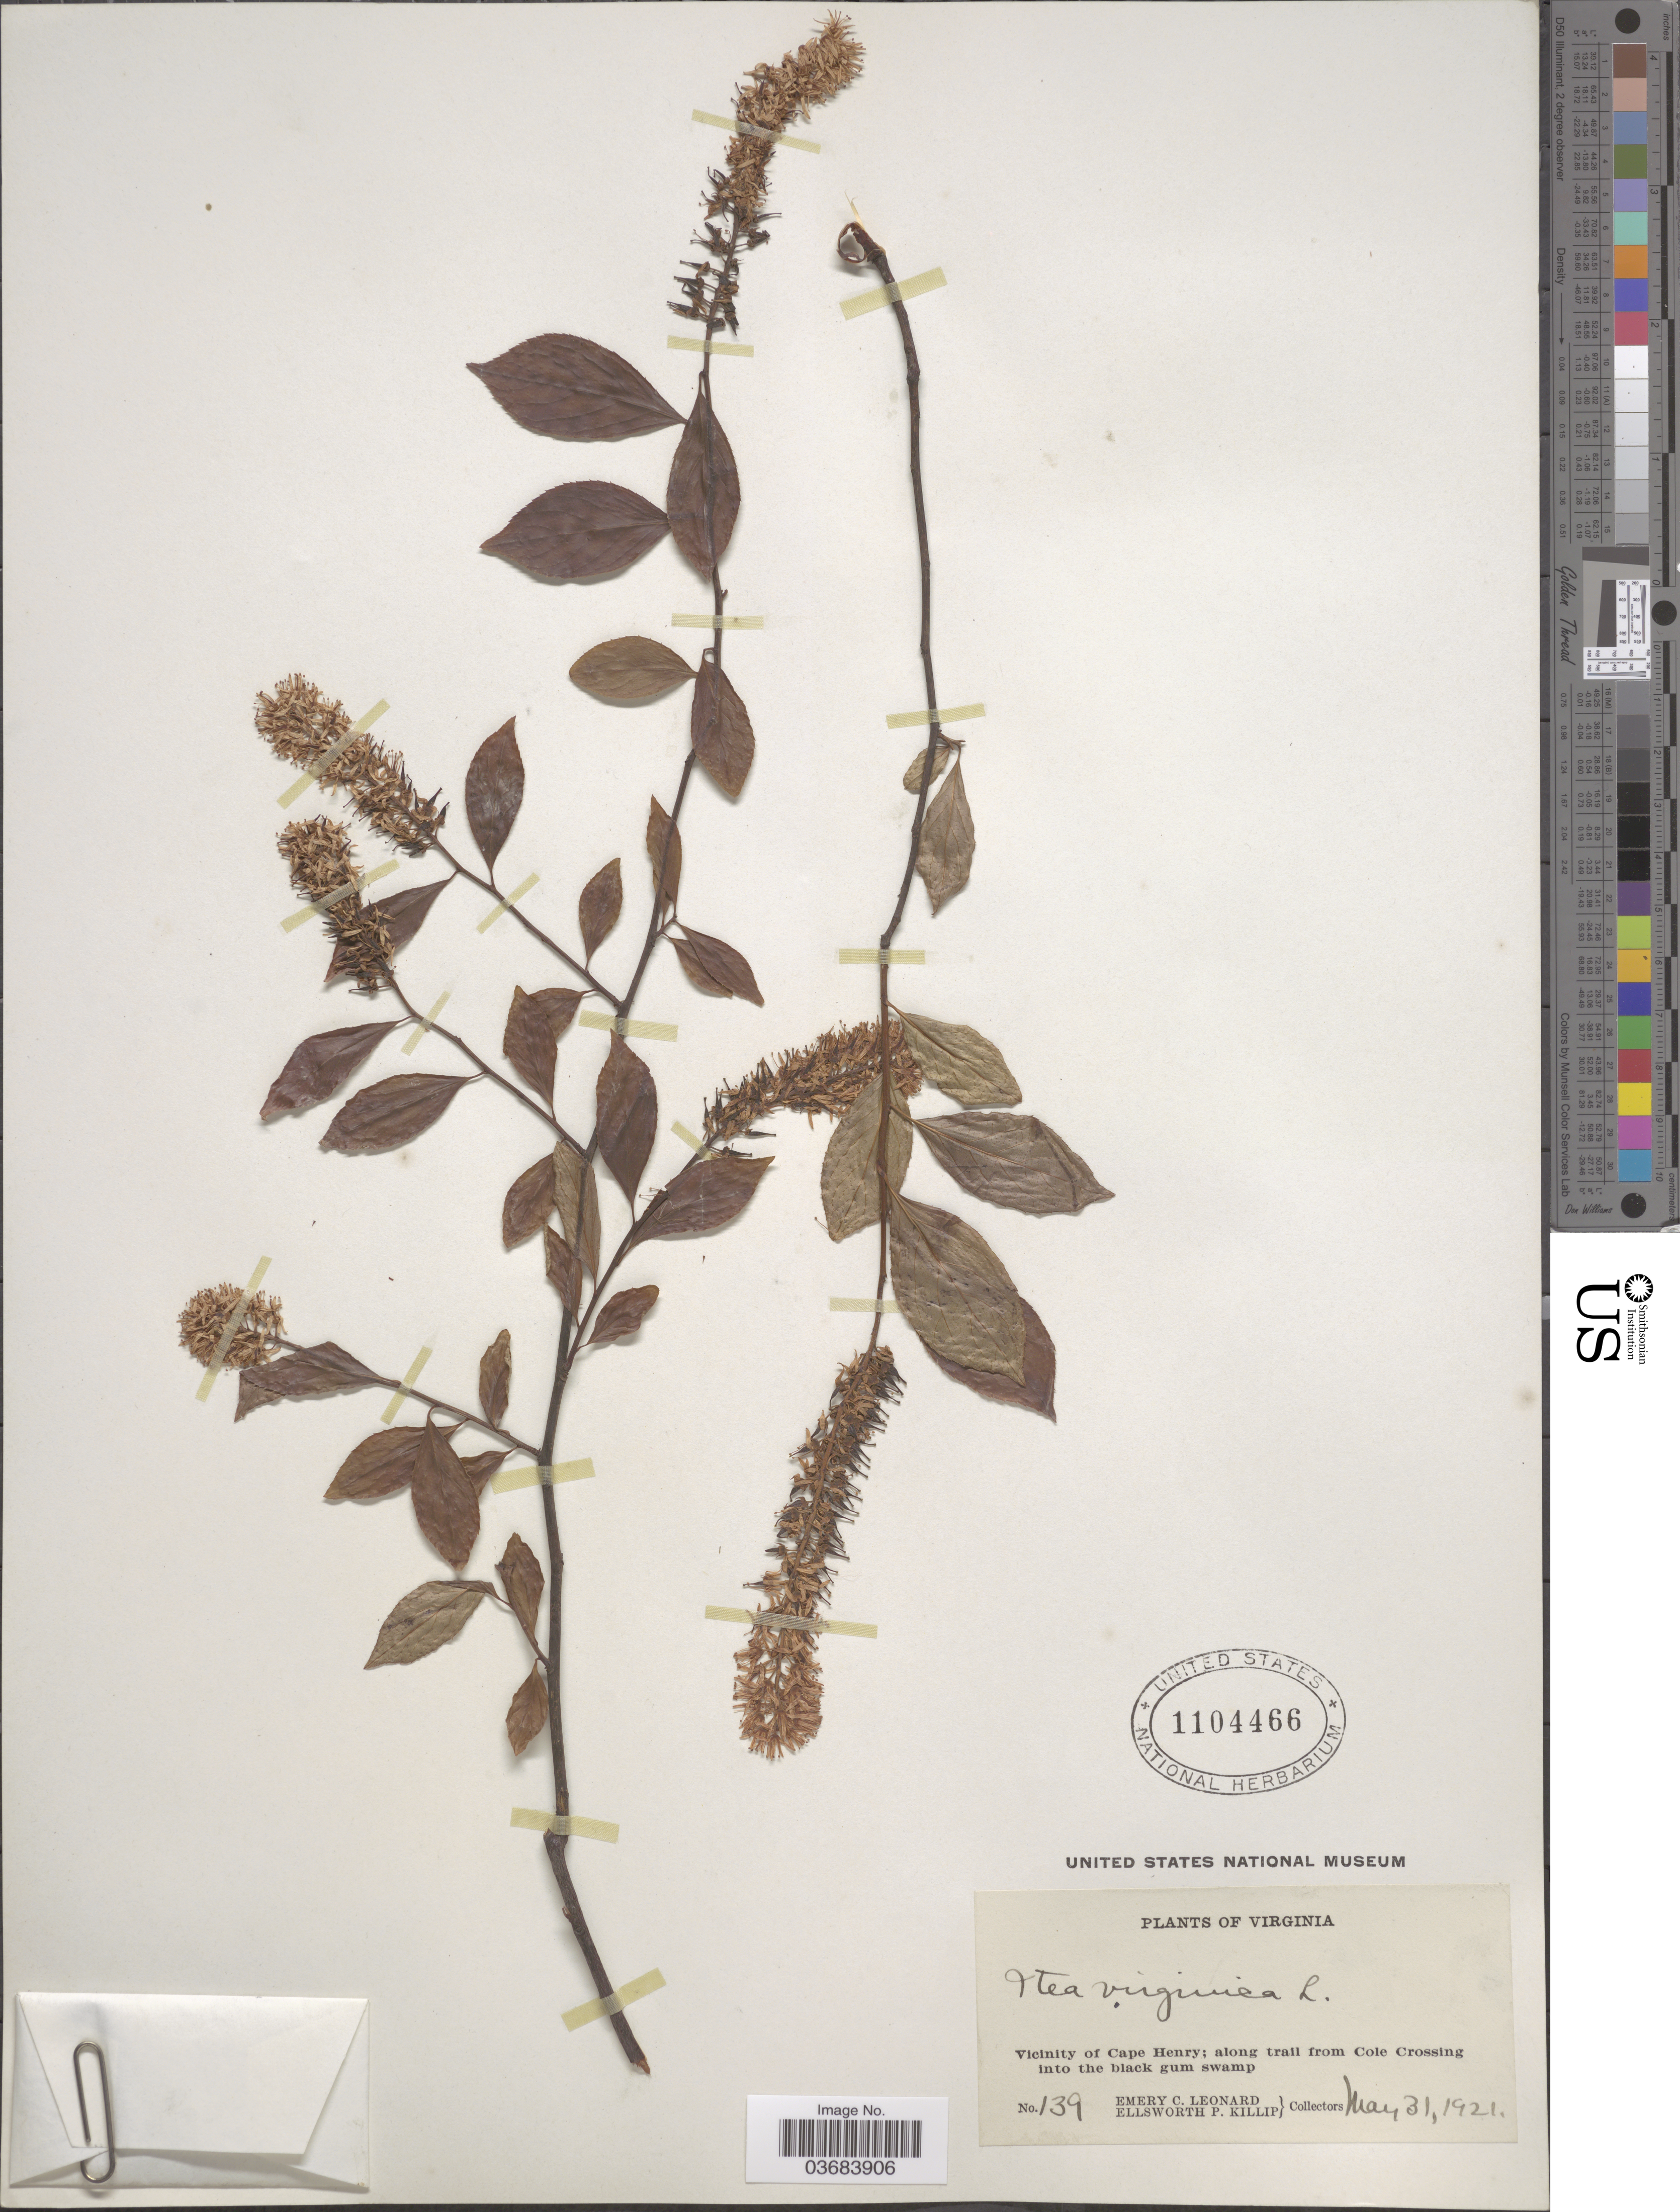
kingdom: Plantae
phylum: Tracheophyta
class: Magnoliopsida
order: Saxifragales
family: Iteaceae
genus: Itea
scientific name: Itea virginica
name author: L.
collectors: E. C. Leonard & E. P. Killip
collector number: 139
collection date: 1921-05-31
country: United States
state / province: Virginia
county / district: City of Virginia Beach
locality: Vicinity of Cape Henry; along trail from Cole, Crossing into the black gum swamp.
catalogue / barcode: US 1104466